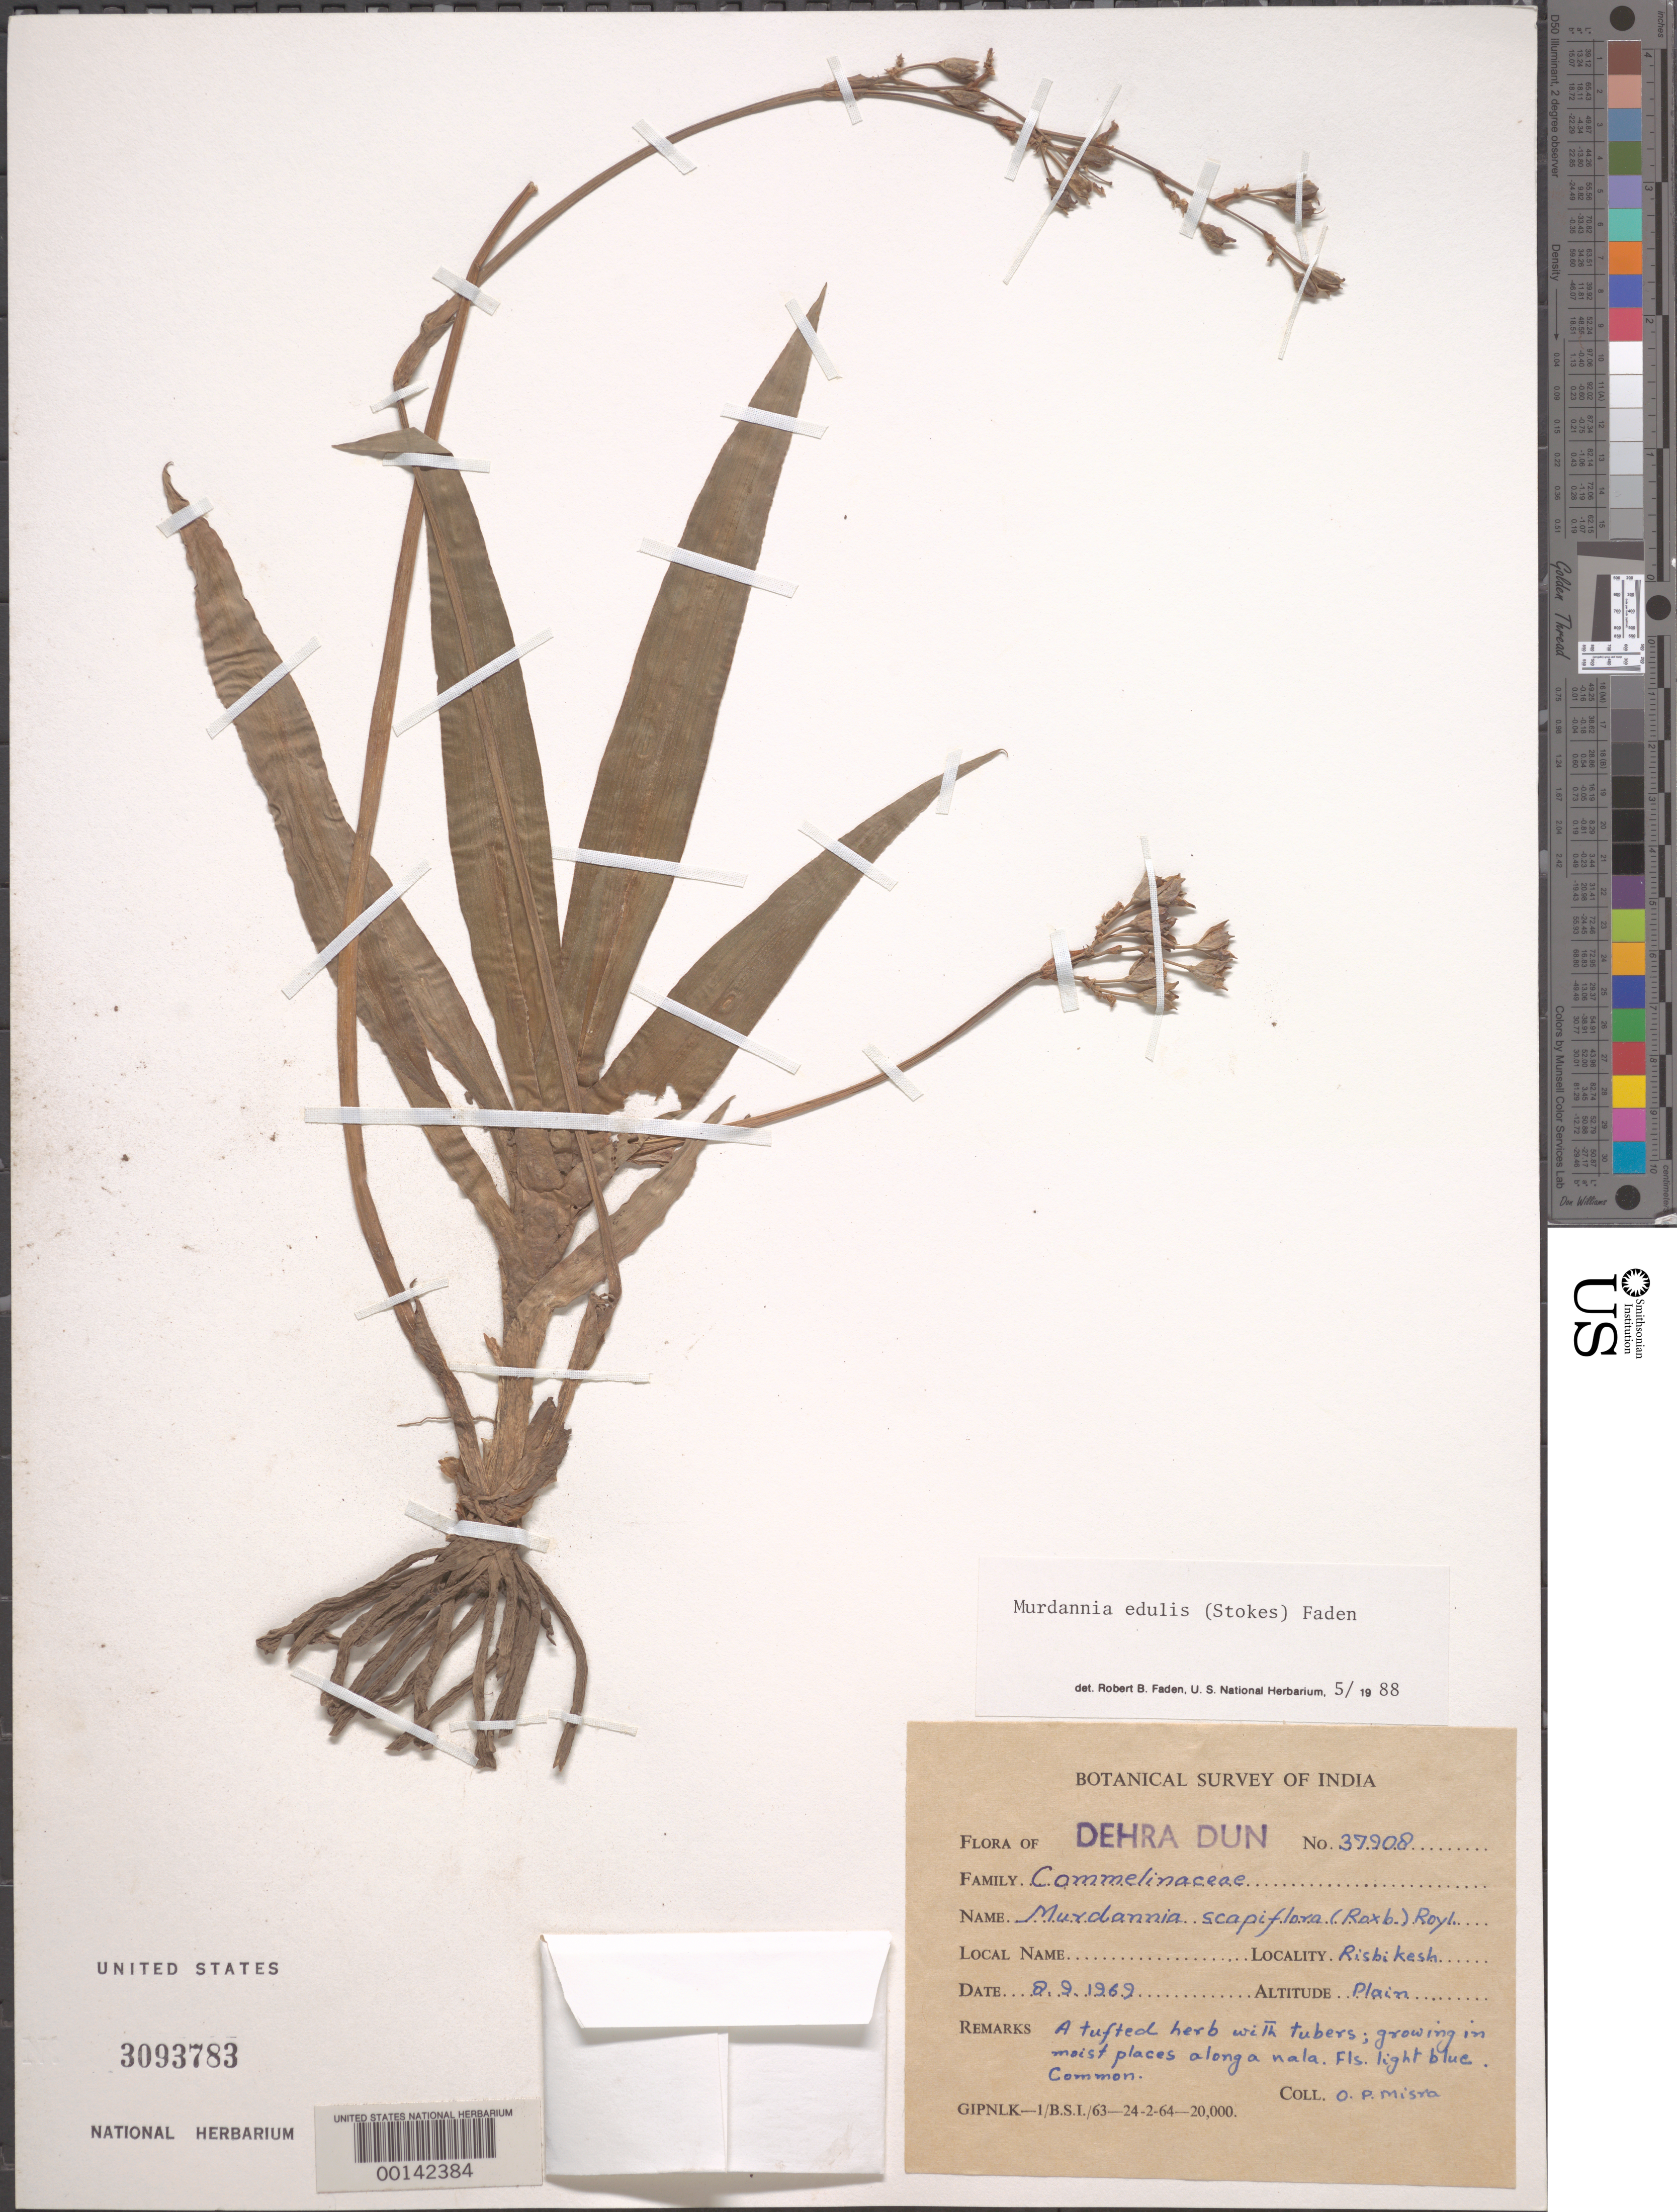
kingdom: Plantae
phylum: Tracheophyta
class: Liliopsida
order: Commelinales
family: Commelinaceae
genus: Murdannia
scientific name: Murdannia scapiflora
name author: (Roxb.) Royle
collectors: O. Misra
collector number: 37908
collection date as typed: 02 Sep 1969 or 09 Feb 1969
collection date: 1969-02-09 or 1969-09-02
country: India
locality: Dehra dun, risbikesh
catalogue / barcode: US 3093783